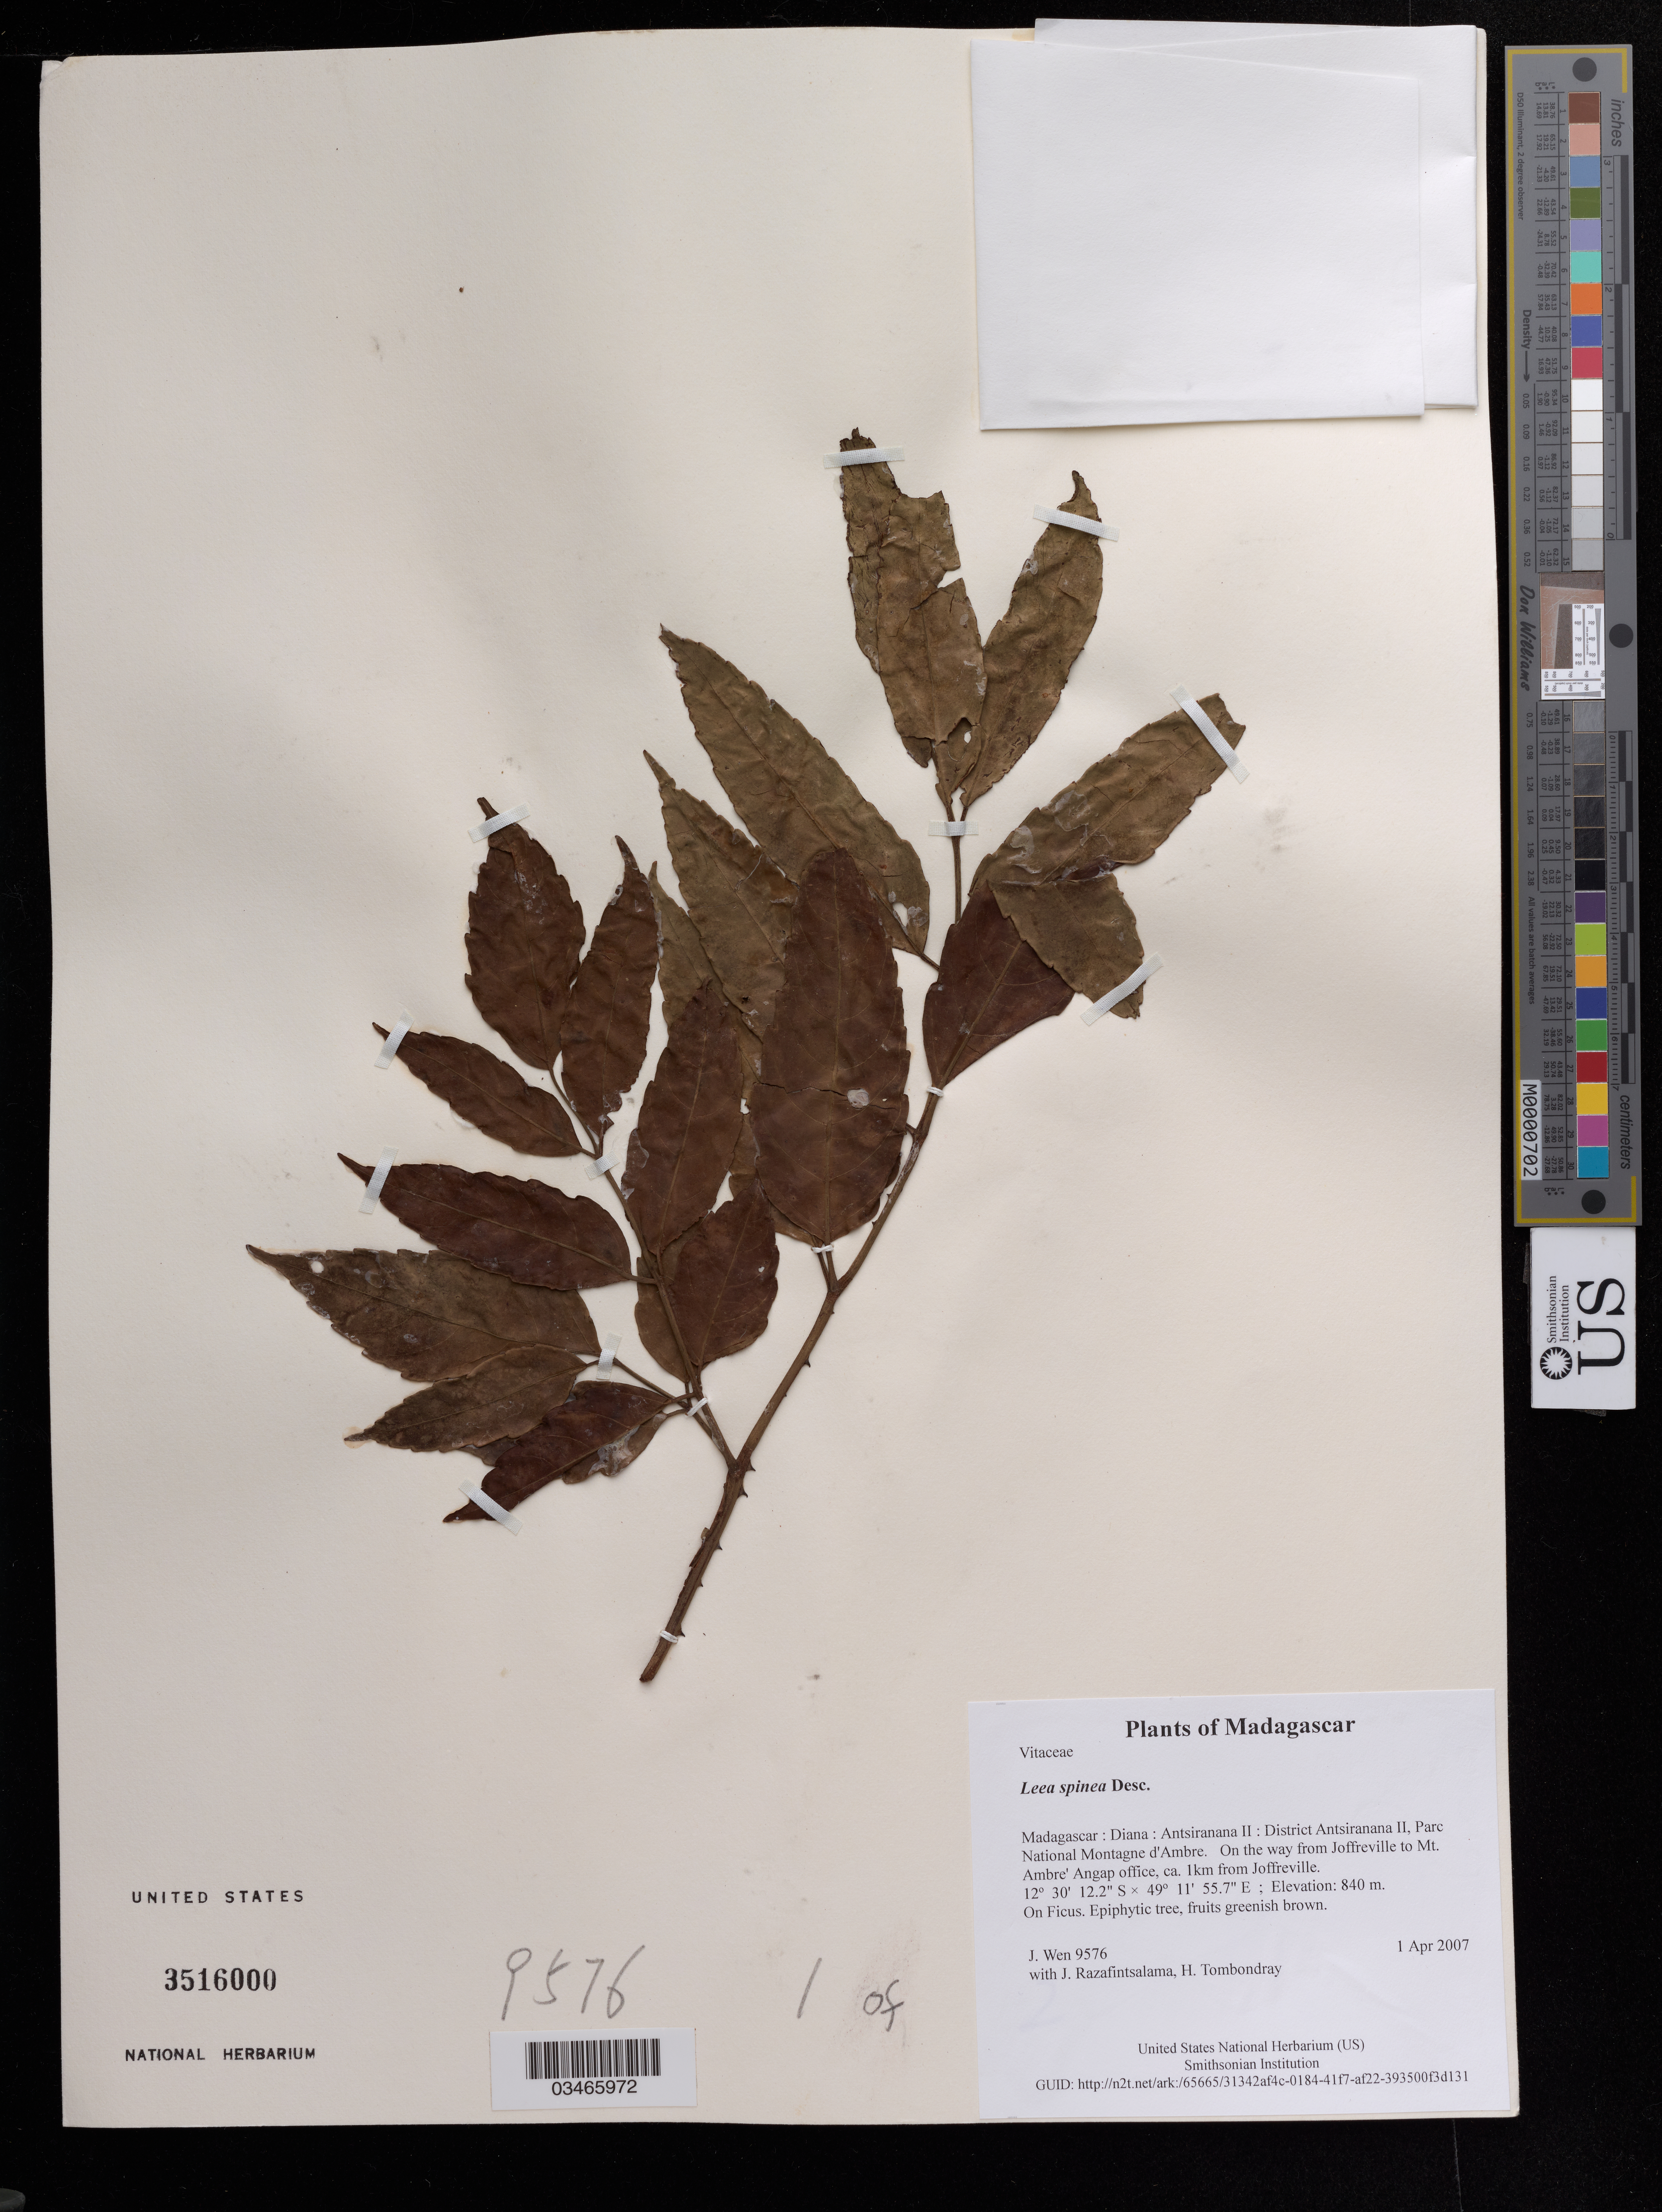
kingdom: Plantae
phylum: Tracheophyta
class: Magnoliopsida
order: Vitales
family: Vitaceae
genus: Leea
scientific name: Leea spinea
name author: Desc.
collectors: J. Wen, J. Razafintsalama & H. Tombondray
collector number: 9576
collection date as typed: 01 Apr 2007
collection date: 2007-04-01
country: Madagascar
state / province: Diana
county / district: Antsiranana II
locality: District Antsiranana II, Parc National Montagne d'Ambre. On the way from Joffreville to Mt. Ambre' Angap office, ca. 1km from Joffreville.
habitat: On Ficus.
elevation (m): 840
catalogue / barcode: US 3516000